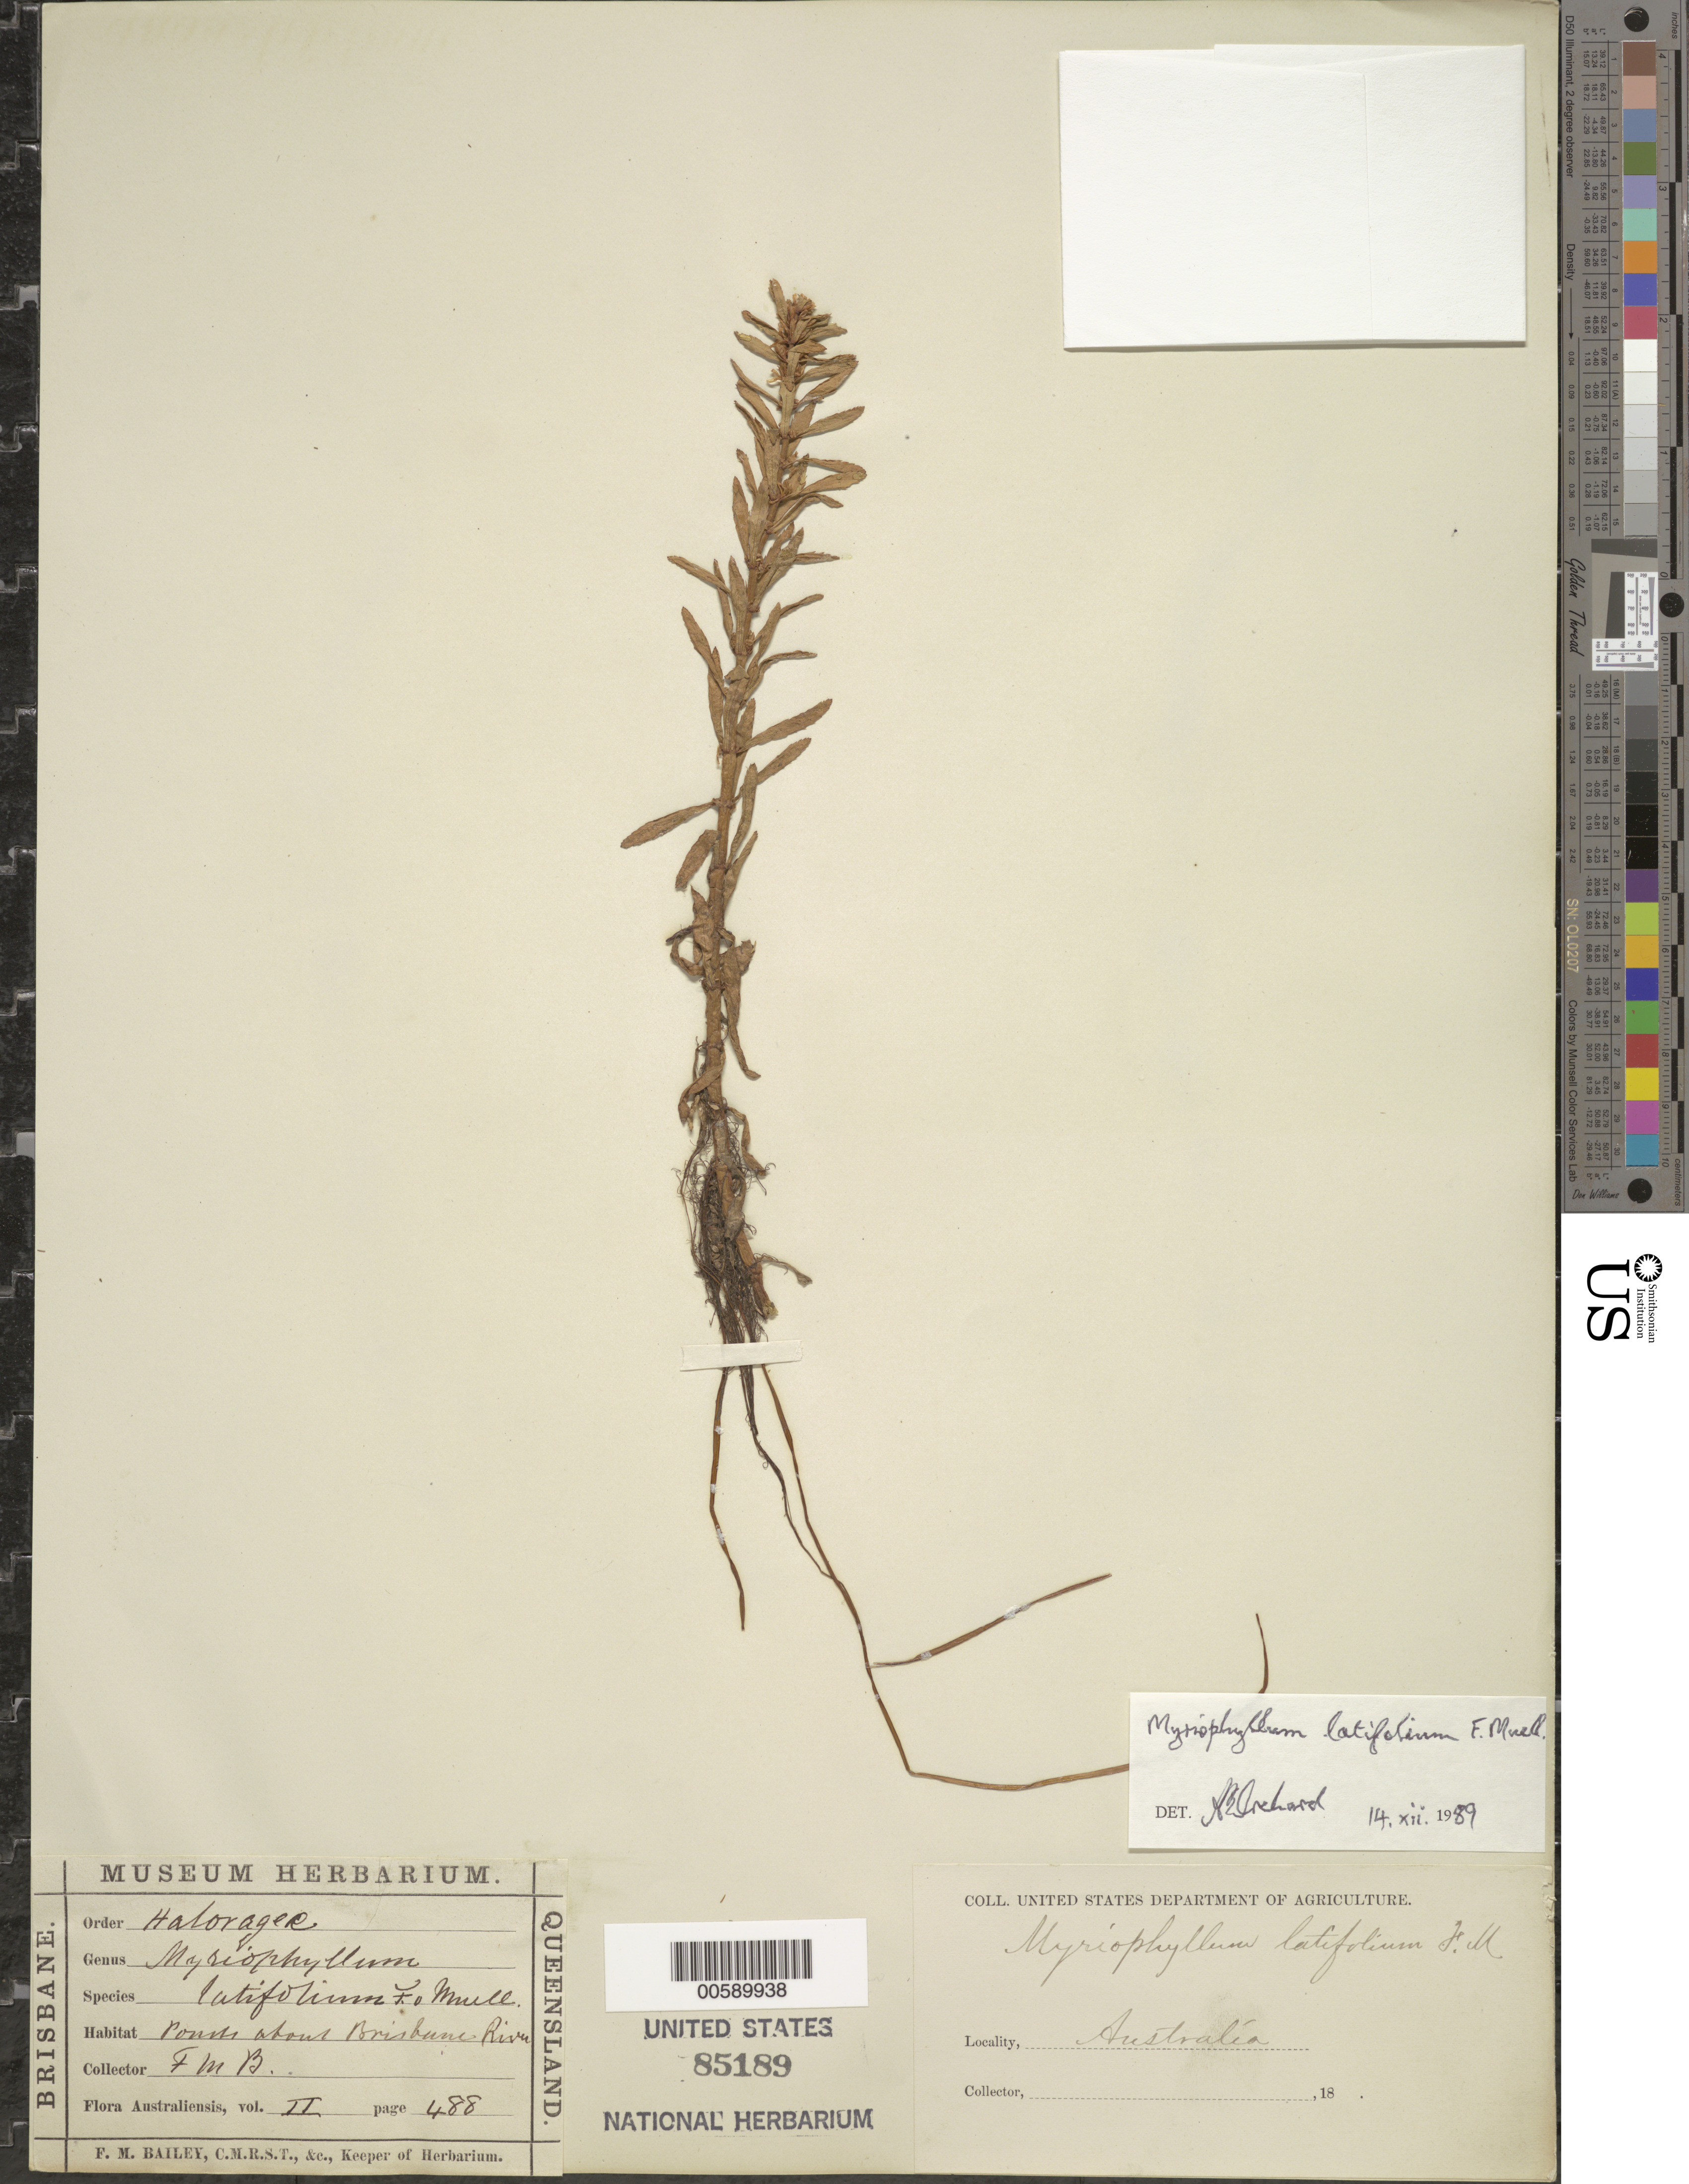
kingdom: Plantae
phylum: Tracheophyta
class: Magnoliopsida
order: Saxifragales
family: Haloragaceae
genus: Myriophyllum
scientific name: Myriophyllum latifolium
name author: F. Muell.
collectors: F. M. Bailey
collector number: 488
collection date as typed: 18--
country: Australia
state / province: Queensland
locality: Brisbane river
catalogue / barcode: US 85189